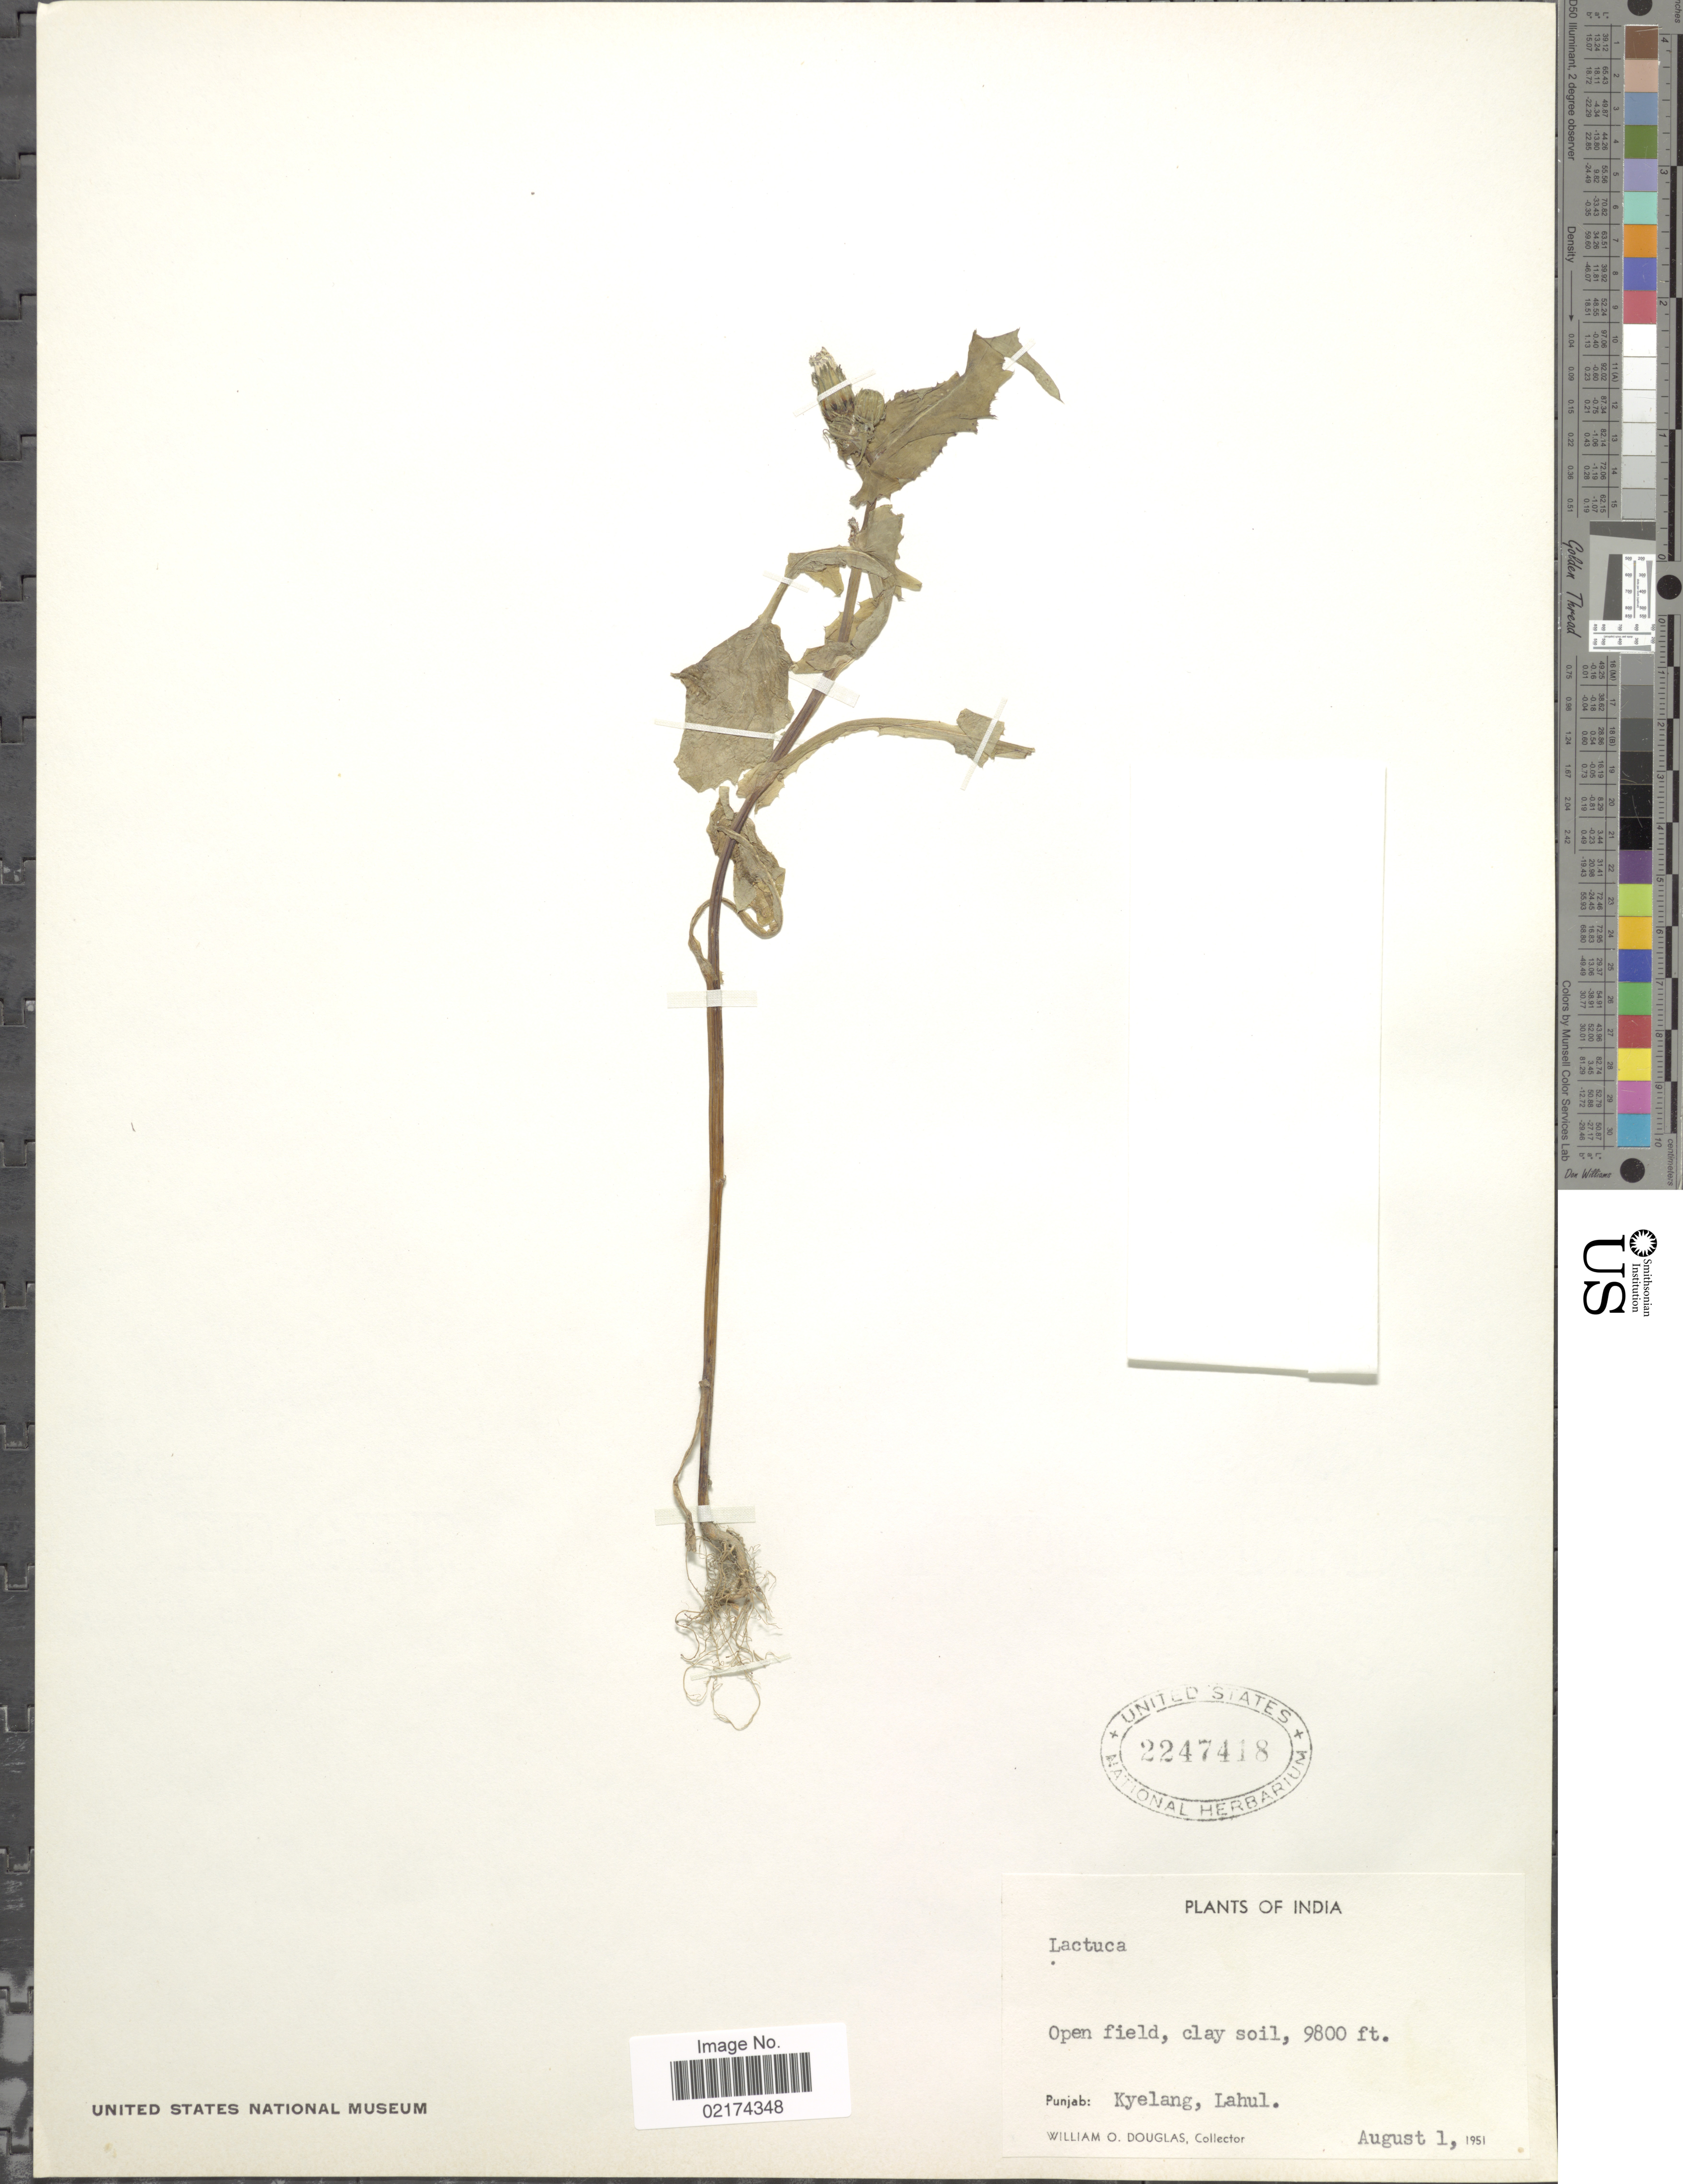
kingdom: Plantae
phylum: Tracheophyta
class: Magnoliopsida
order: Asterales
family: Asteraceae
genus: Lactuca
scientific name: Lactuca sp.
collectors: W. Douglas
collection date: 1951-08-01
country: India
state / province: Punjab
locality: Kyelang, Lahul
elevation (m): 2987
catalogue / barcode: US 2247418